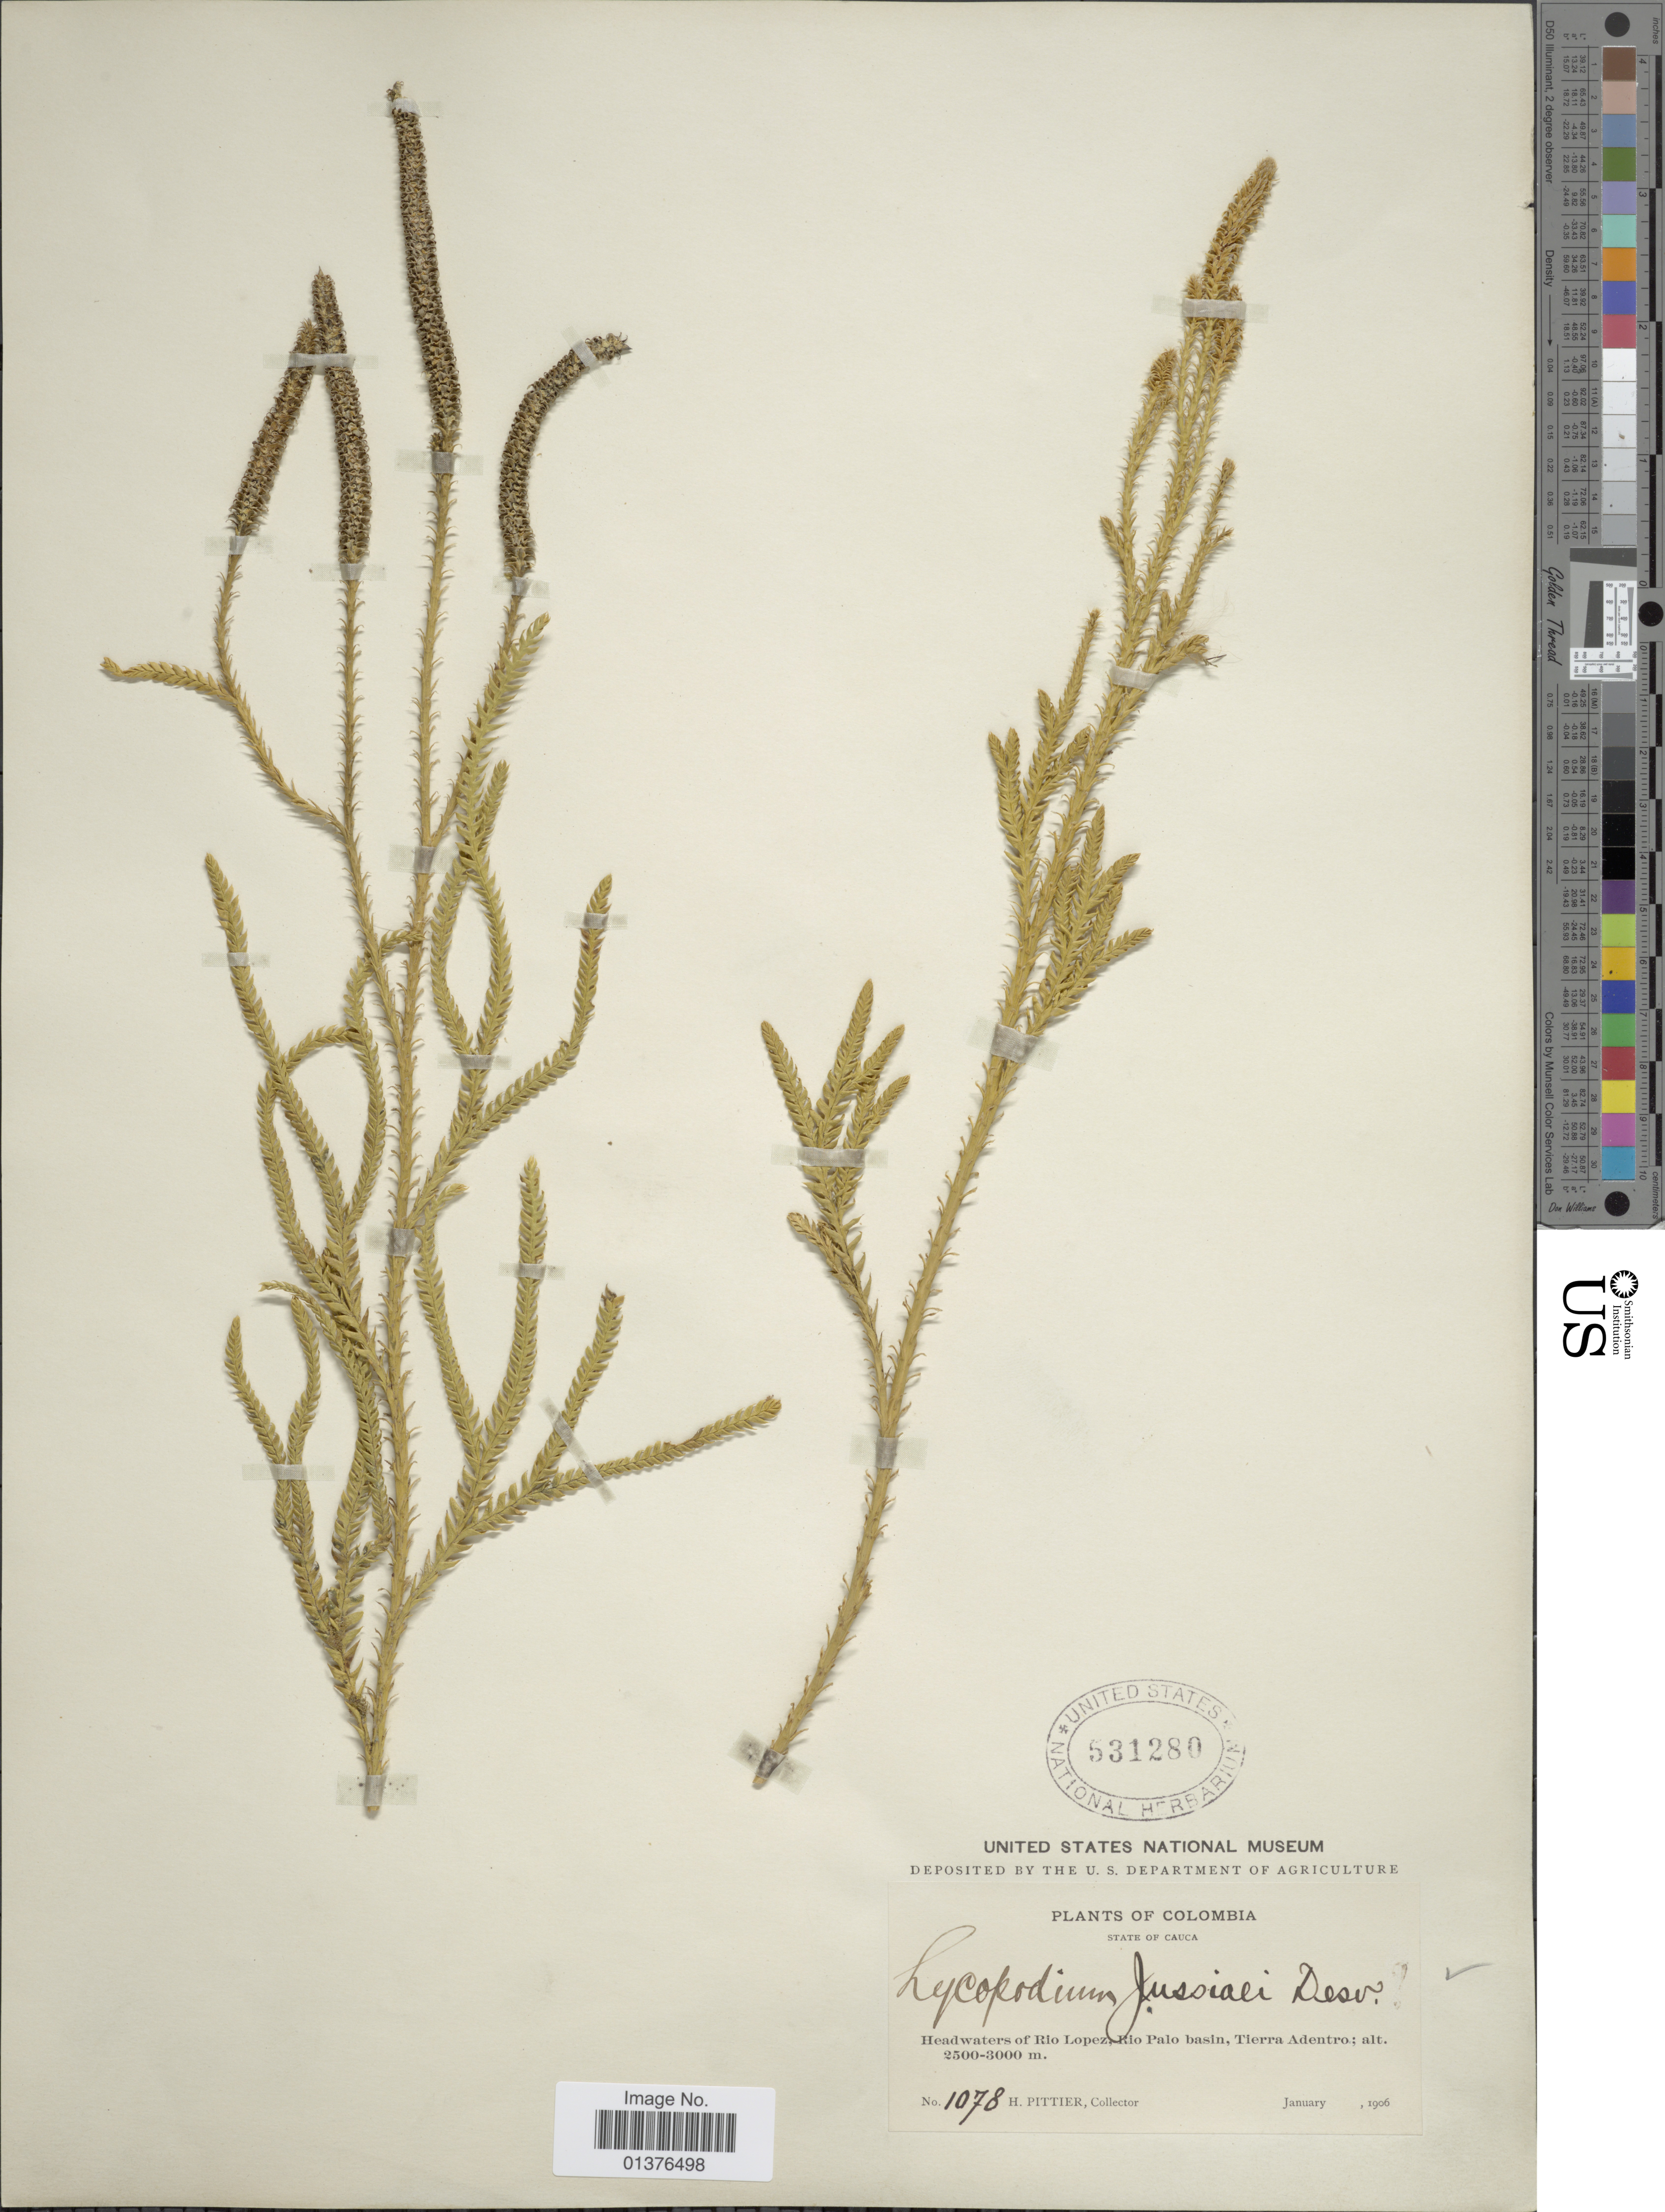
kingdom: Plantae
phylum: Tracheophyta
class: Lycopodiopsida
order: Lycopodiales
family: Lycopodiaceae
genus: Diphasium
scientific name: Diphasium jussiaei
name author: (Desv.) C. Presl ex Rothm.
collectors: H. F. Pittier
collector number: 1078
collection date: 1906-01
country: Colombia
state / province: Cauca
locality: Headwaters of Rio Lopez, Rio Pablo basin, Tierra Adentro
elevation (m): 2500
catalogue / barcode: US 531280